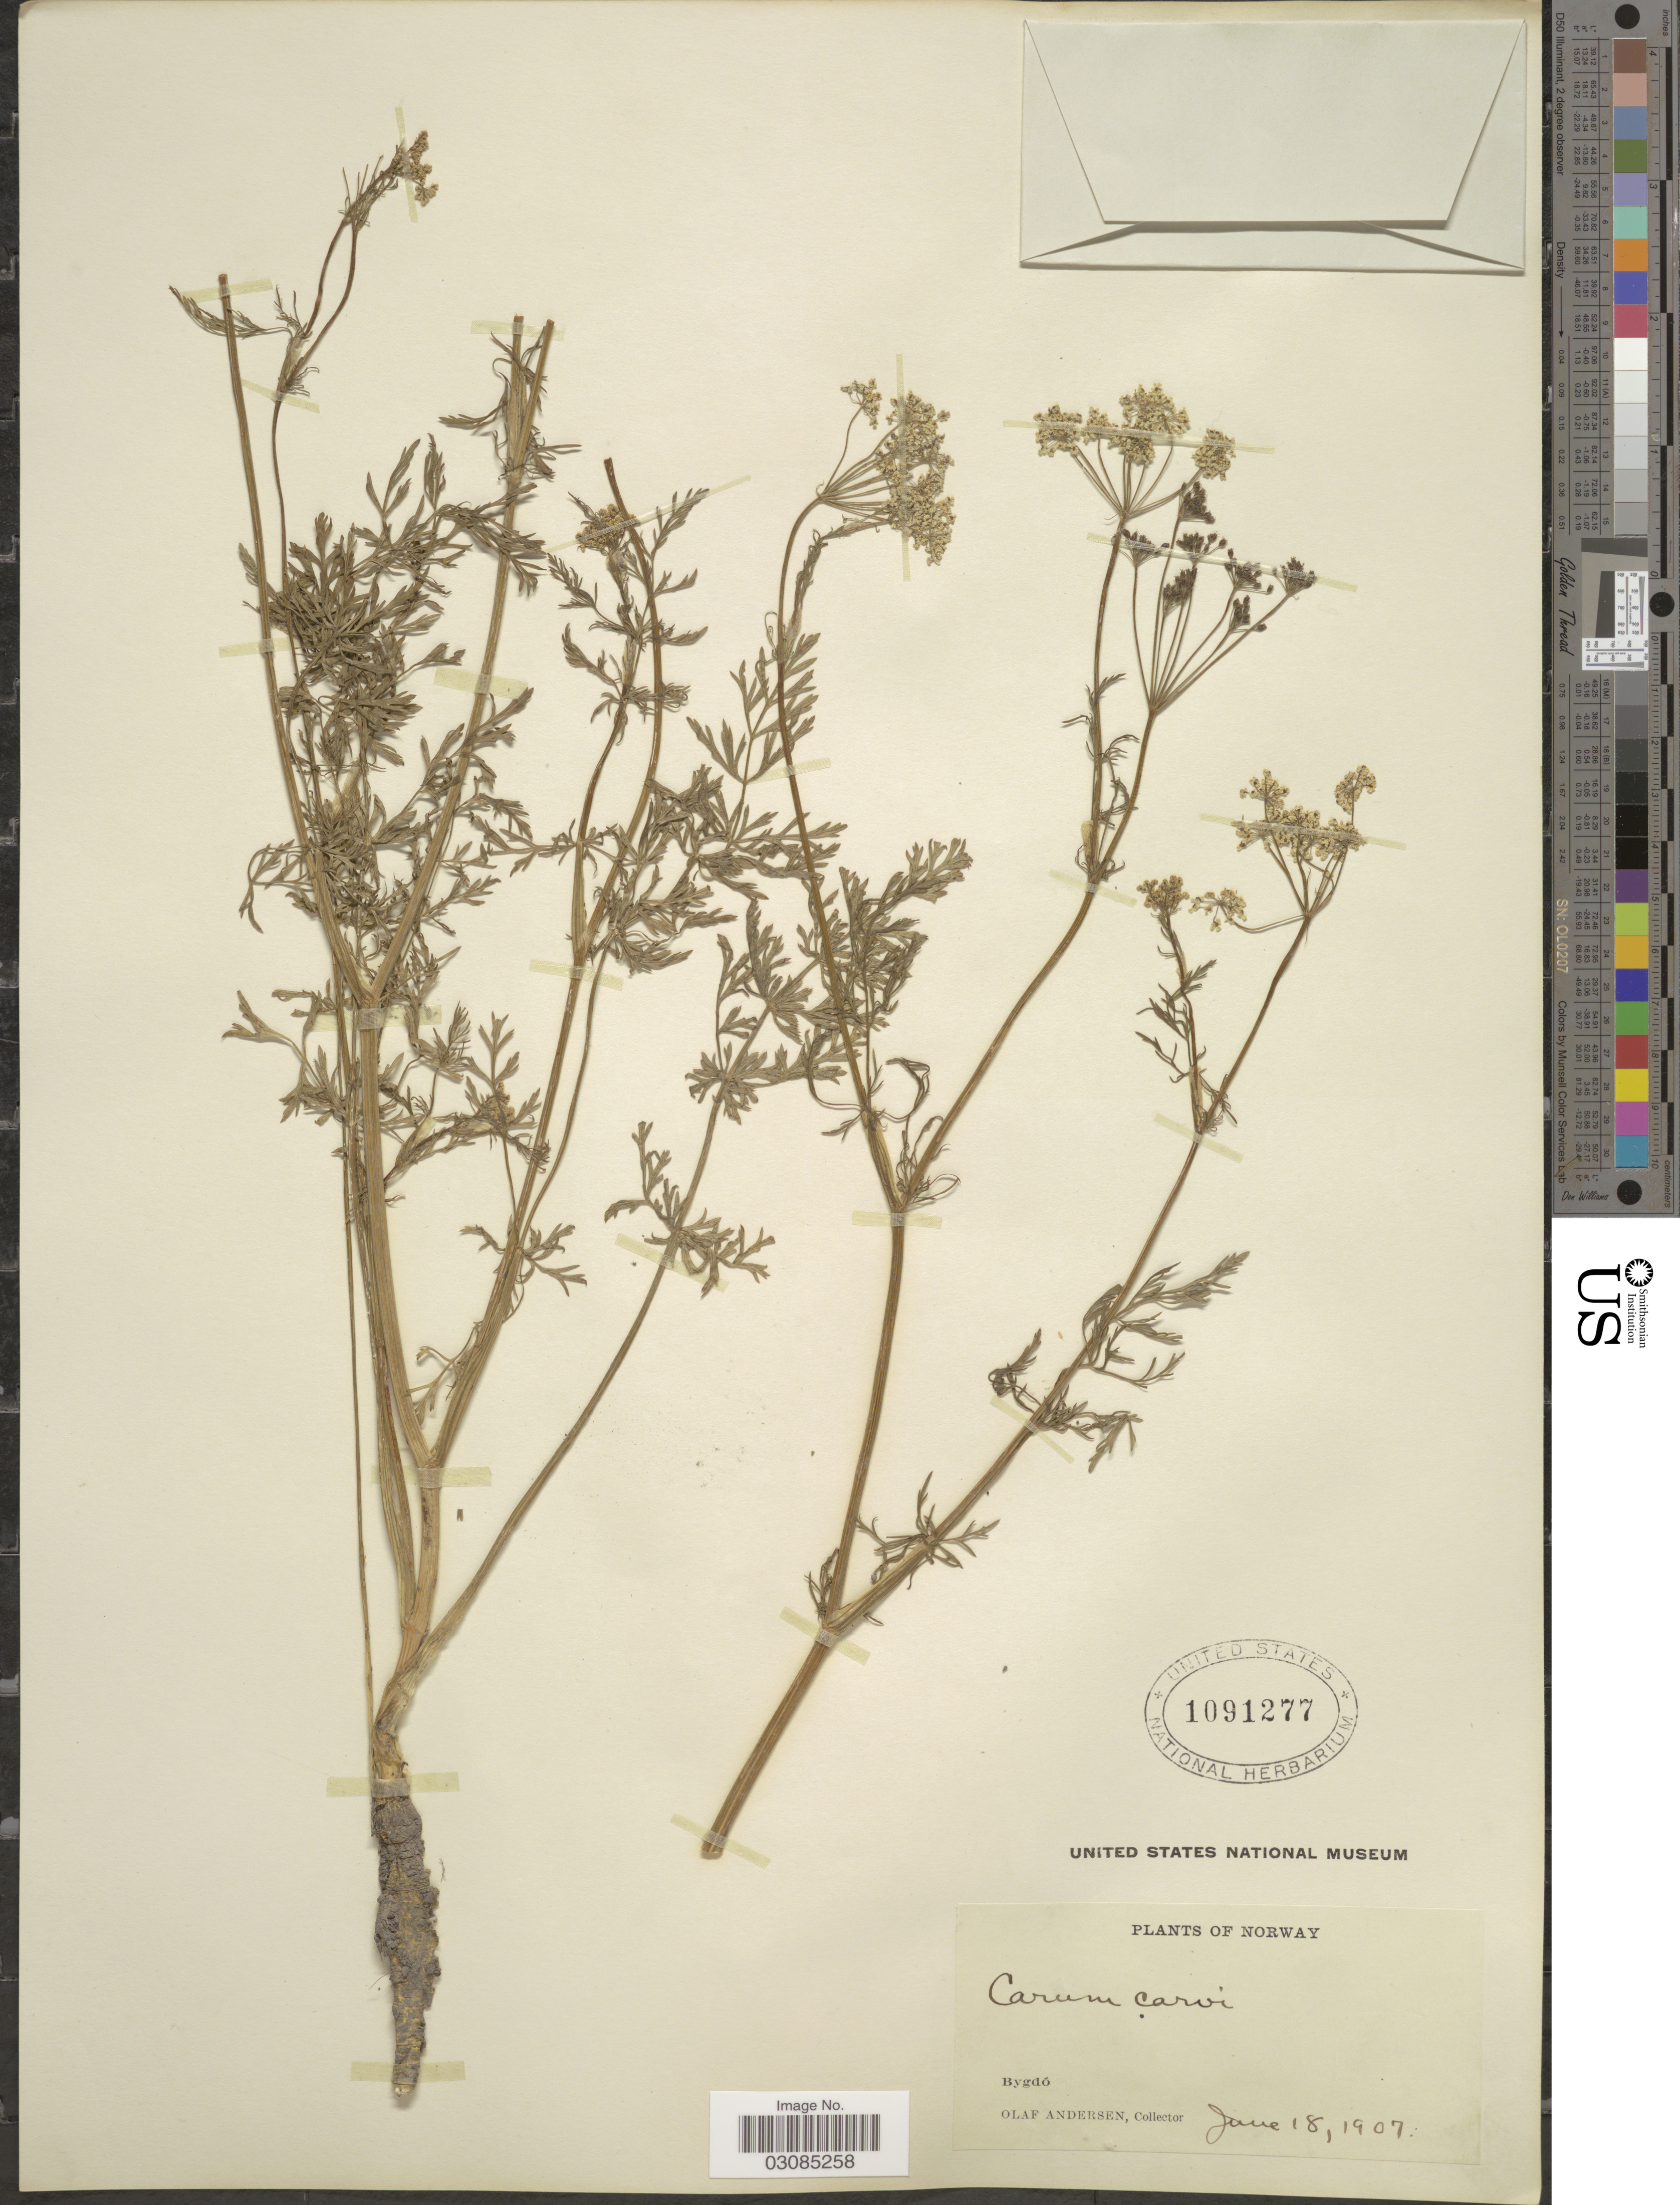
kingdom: Plantae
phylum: Tracheophyta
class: Magnoliopsida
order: Apiales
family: Apiaceae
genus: Carum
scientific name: Carum carvi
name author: L.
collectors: O. Andersen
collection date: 1907-06-18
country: Norway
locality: Bygdó.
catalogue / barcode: US 1091277